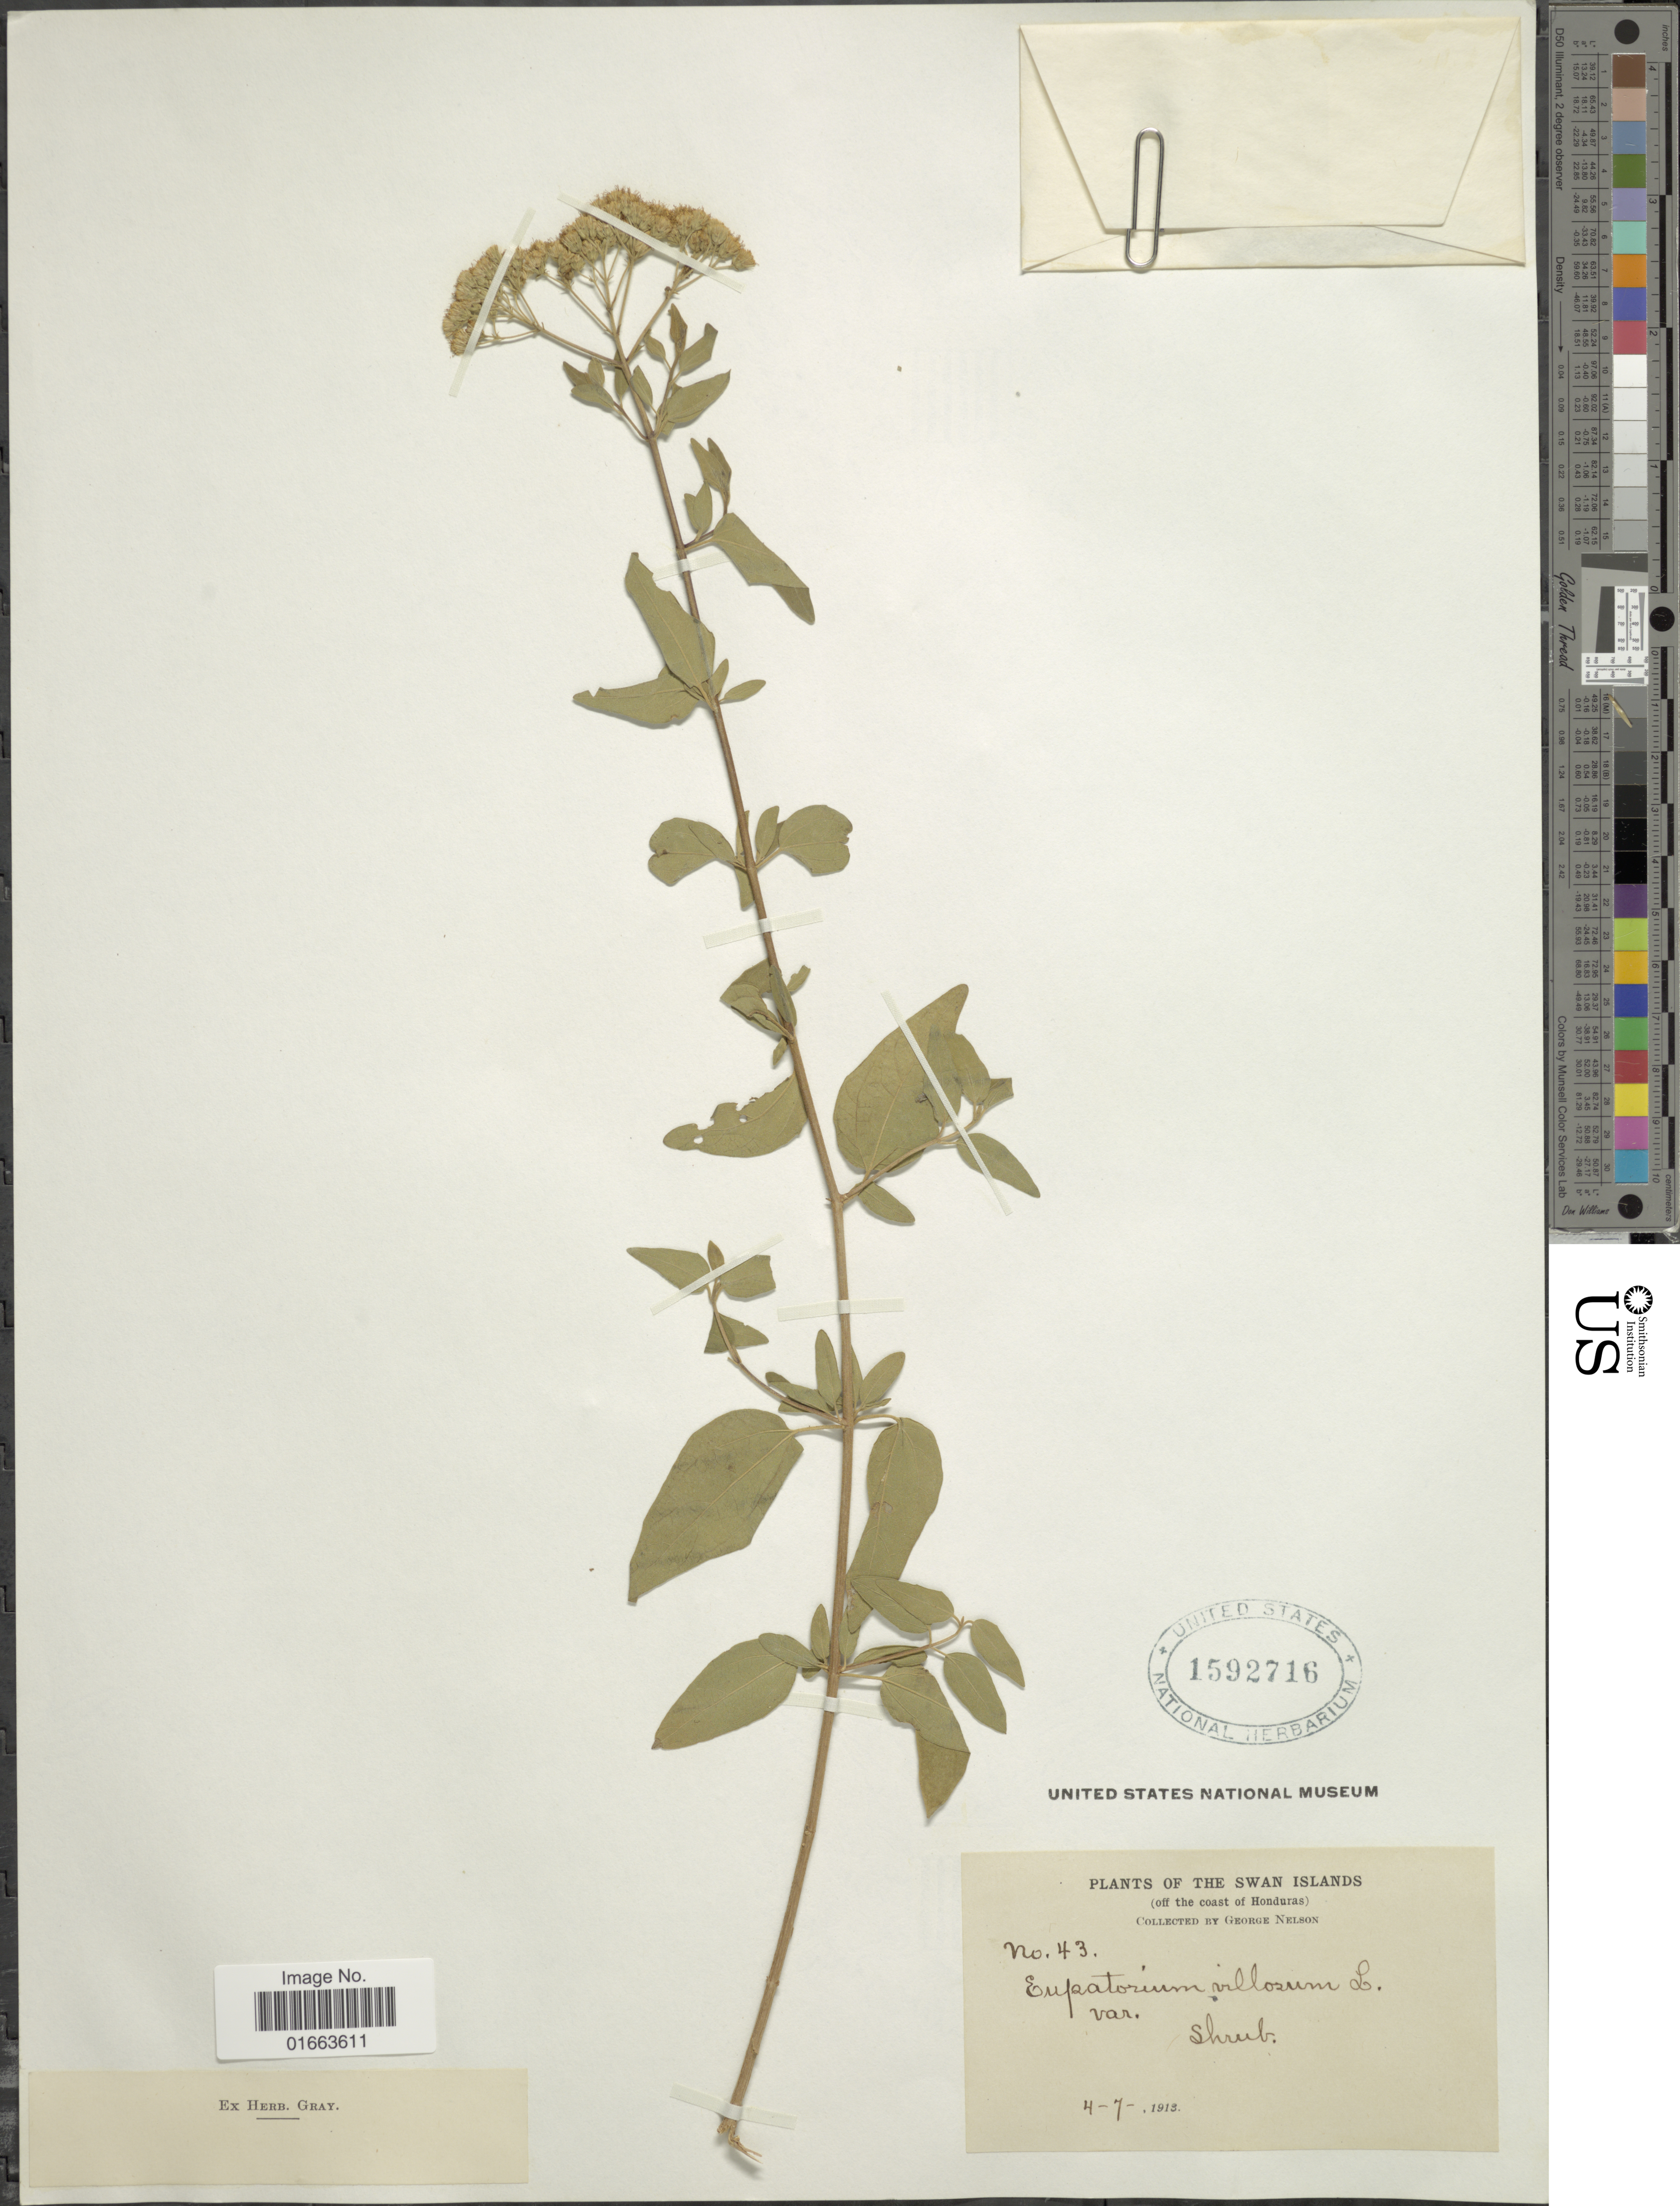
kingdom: Plantae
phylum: Tracheophyta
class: Magnoliopsida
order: Asterales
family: Asteraceae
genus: Koanophyllon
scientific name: Koanophyllon villosum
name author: (Sw.) R.M. King & H. Rob.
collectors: G. Nelson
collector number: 43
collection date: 1913-07-04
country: Honduras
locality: Swan Islands (off the coast of Honduras), shrub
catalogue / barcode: US 1592716